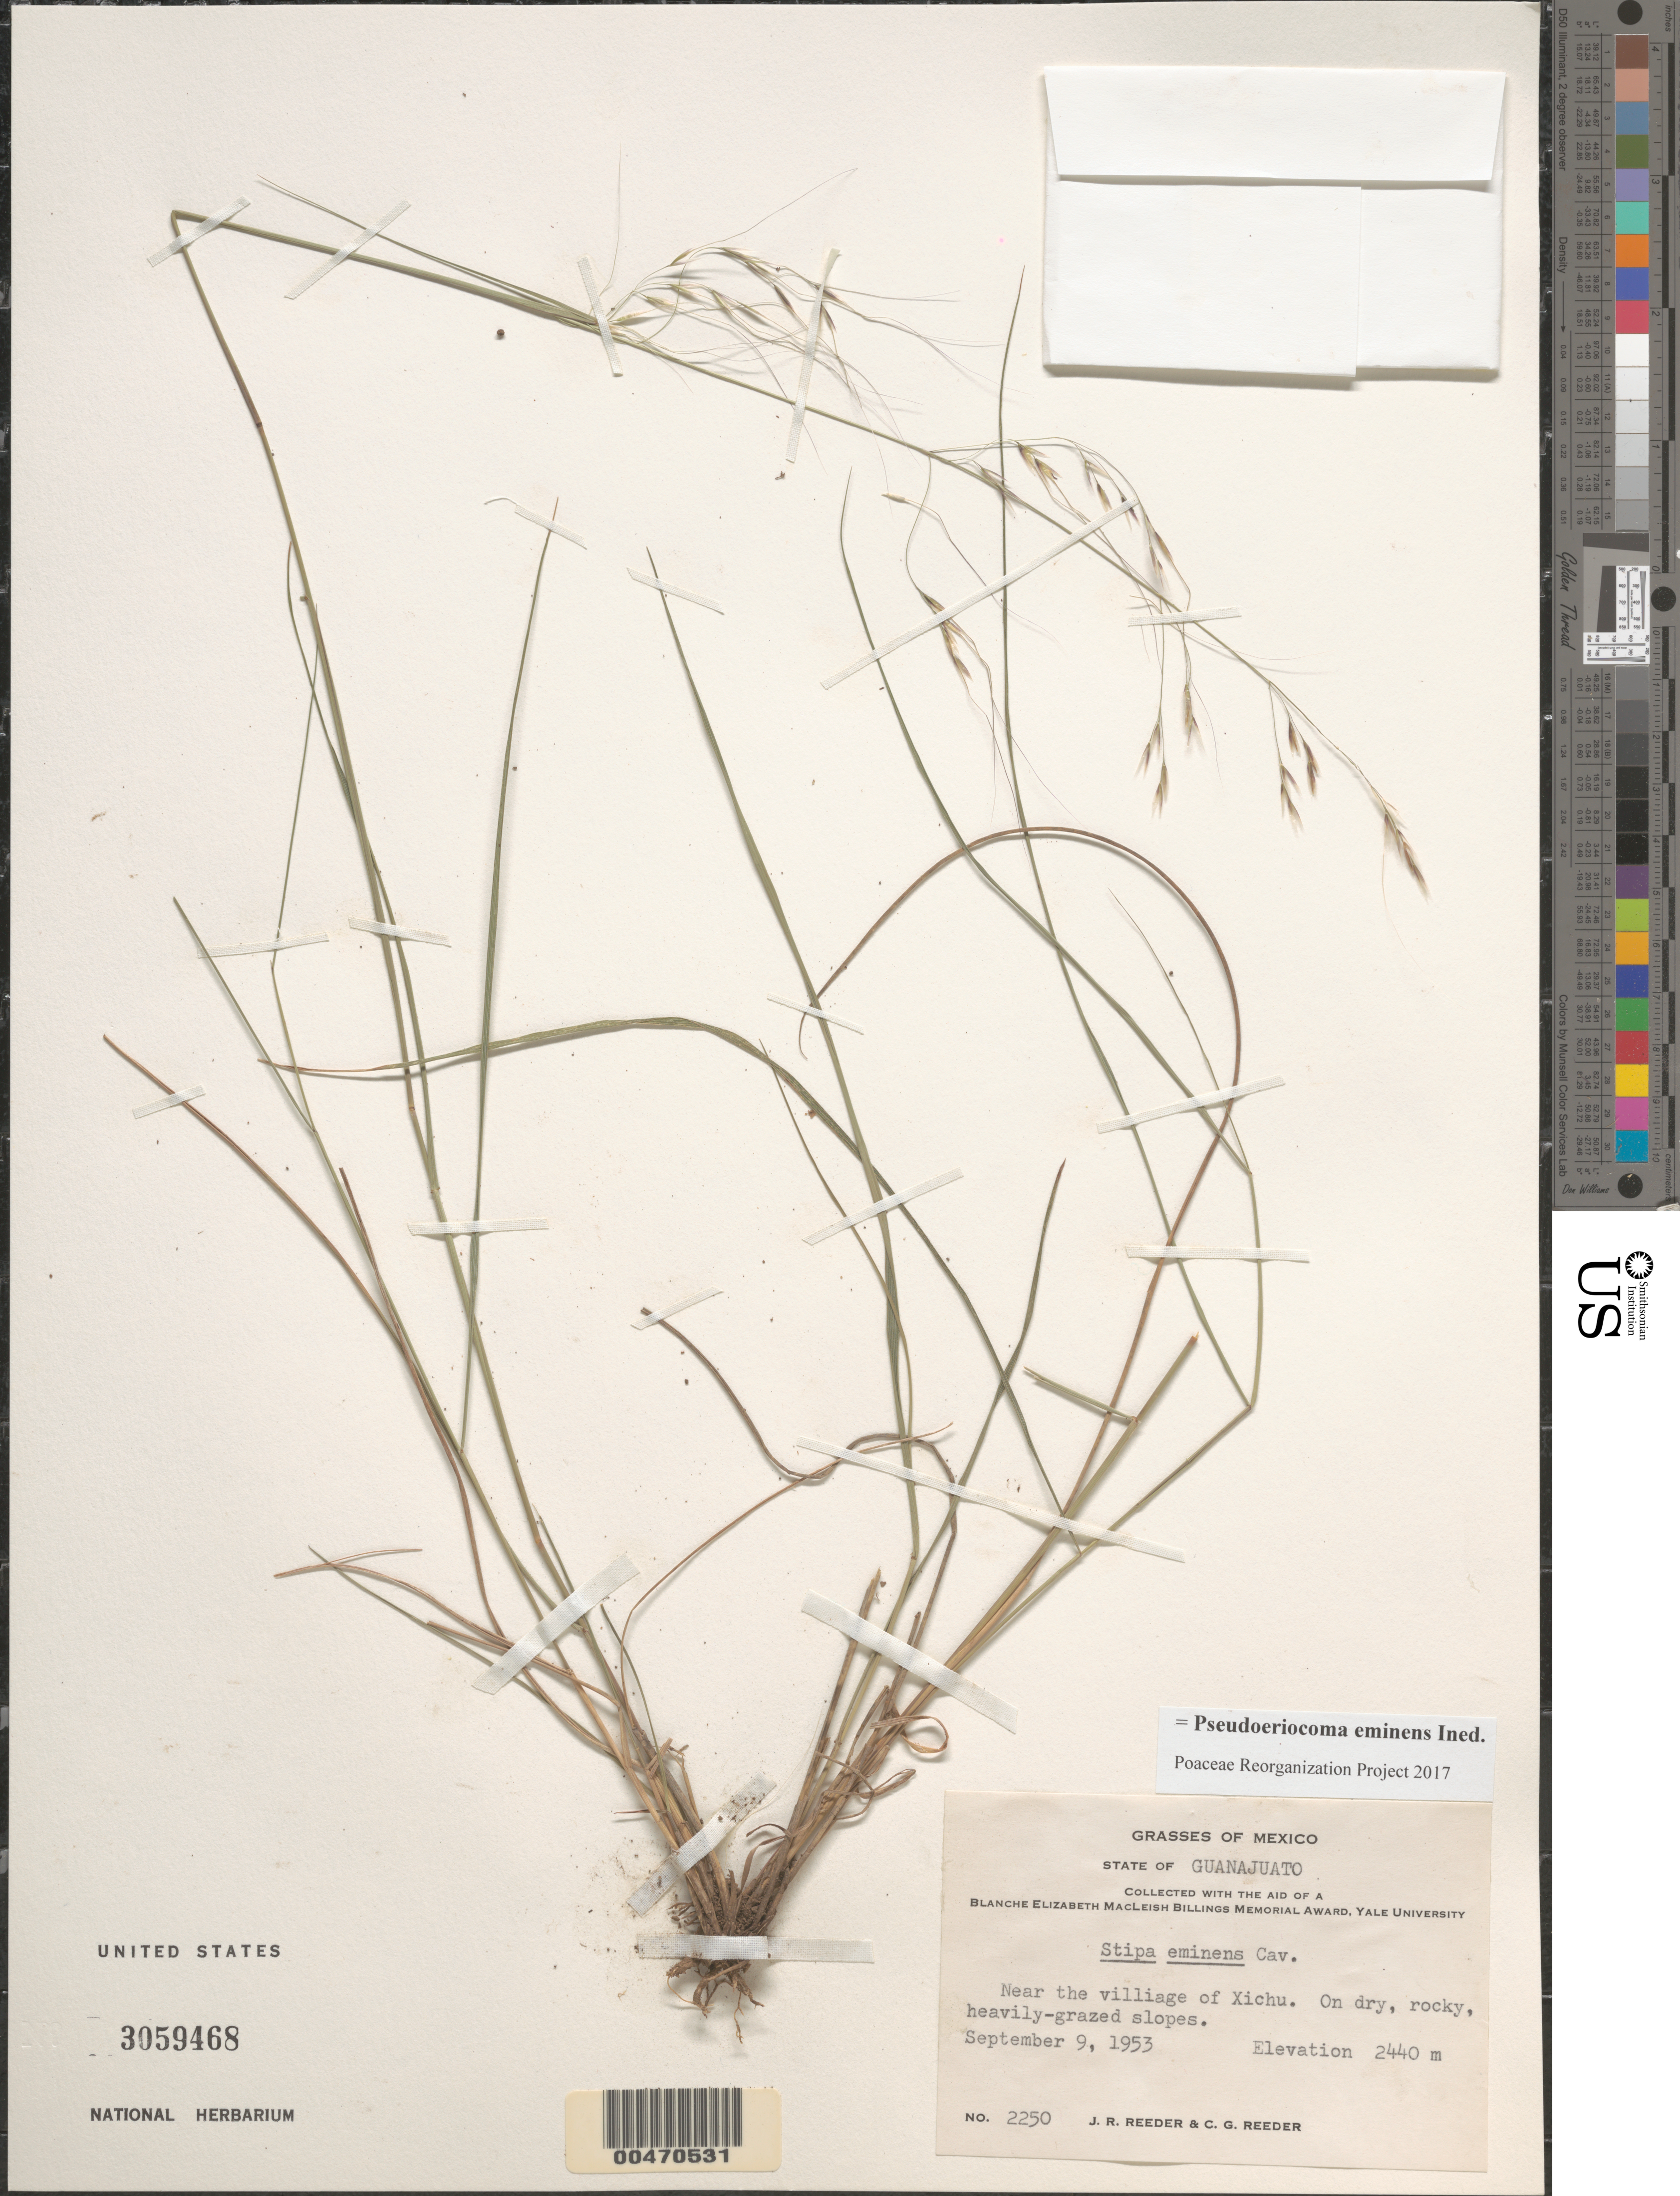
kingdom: Plantae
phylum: Tracheophyta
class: Liliopsida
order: Poales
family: Poaceae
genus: Pseudoeriocoma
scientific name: Pseudoeriocoma eminens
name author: (Cav.) Romasch.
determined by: Poaceae Reorganization Project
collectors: J. R. Reeder & C. G. Reeder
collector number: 2250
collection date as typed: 9 Sep 1953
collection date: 1953-09-09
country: Mexico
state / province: Guanajuato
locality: Near the village of Xichu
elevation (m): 2440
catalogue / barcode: US 3059468